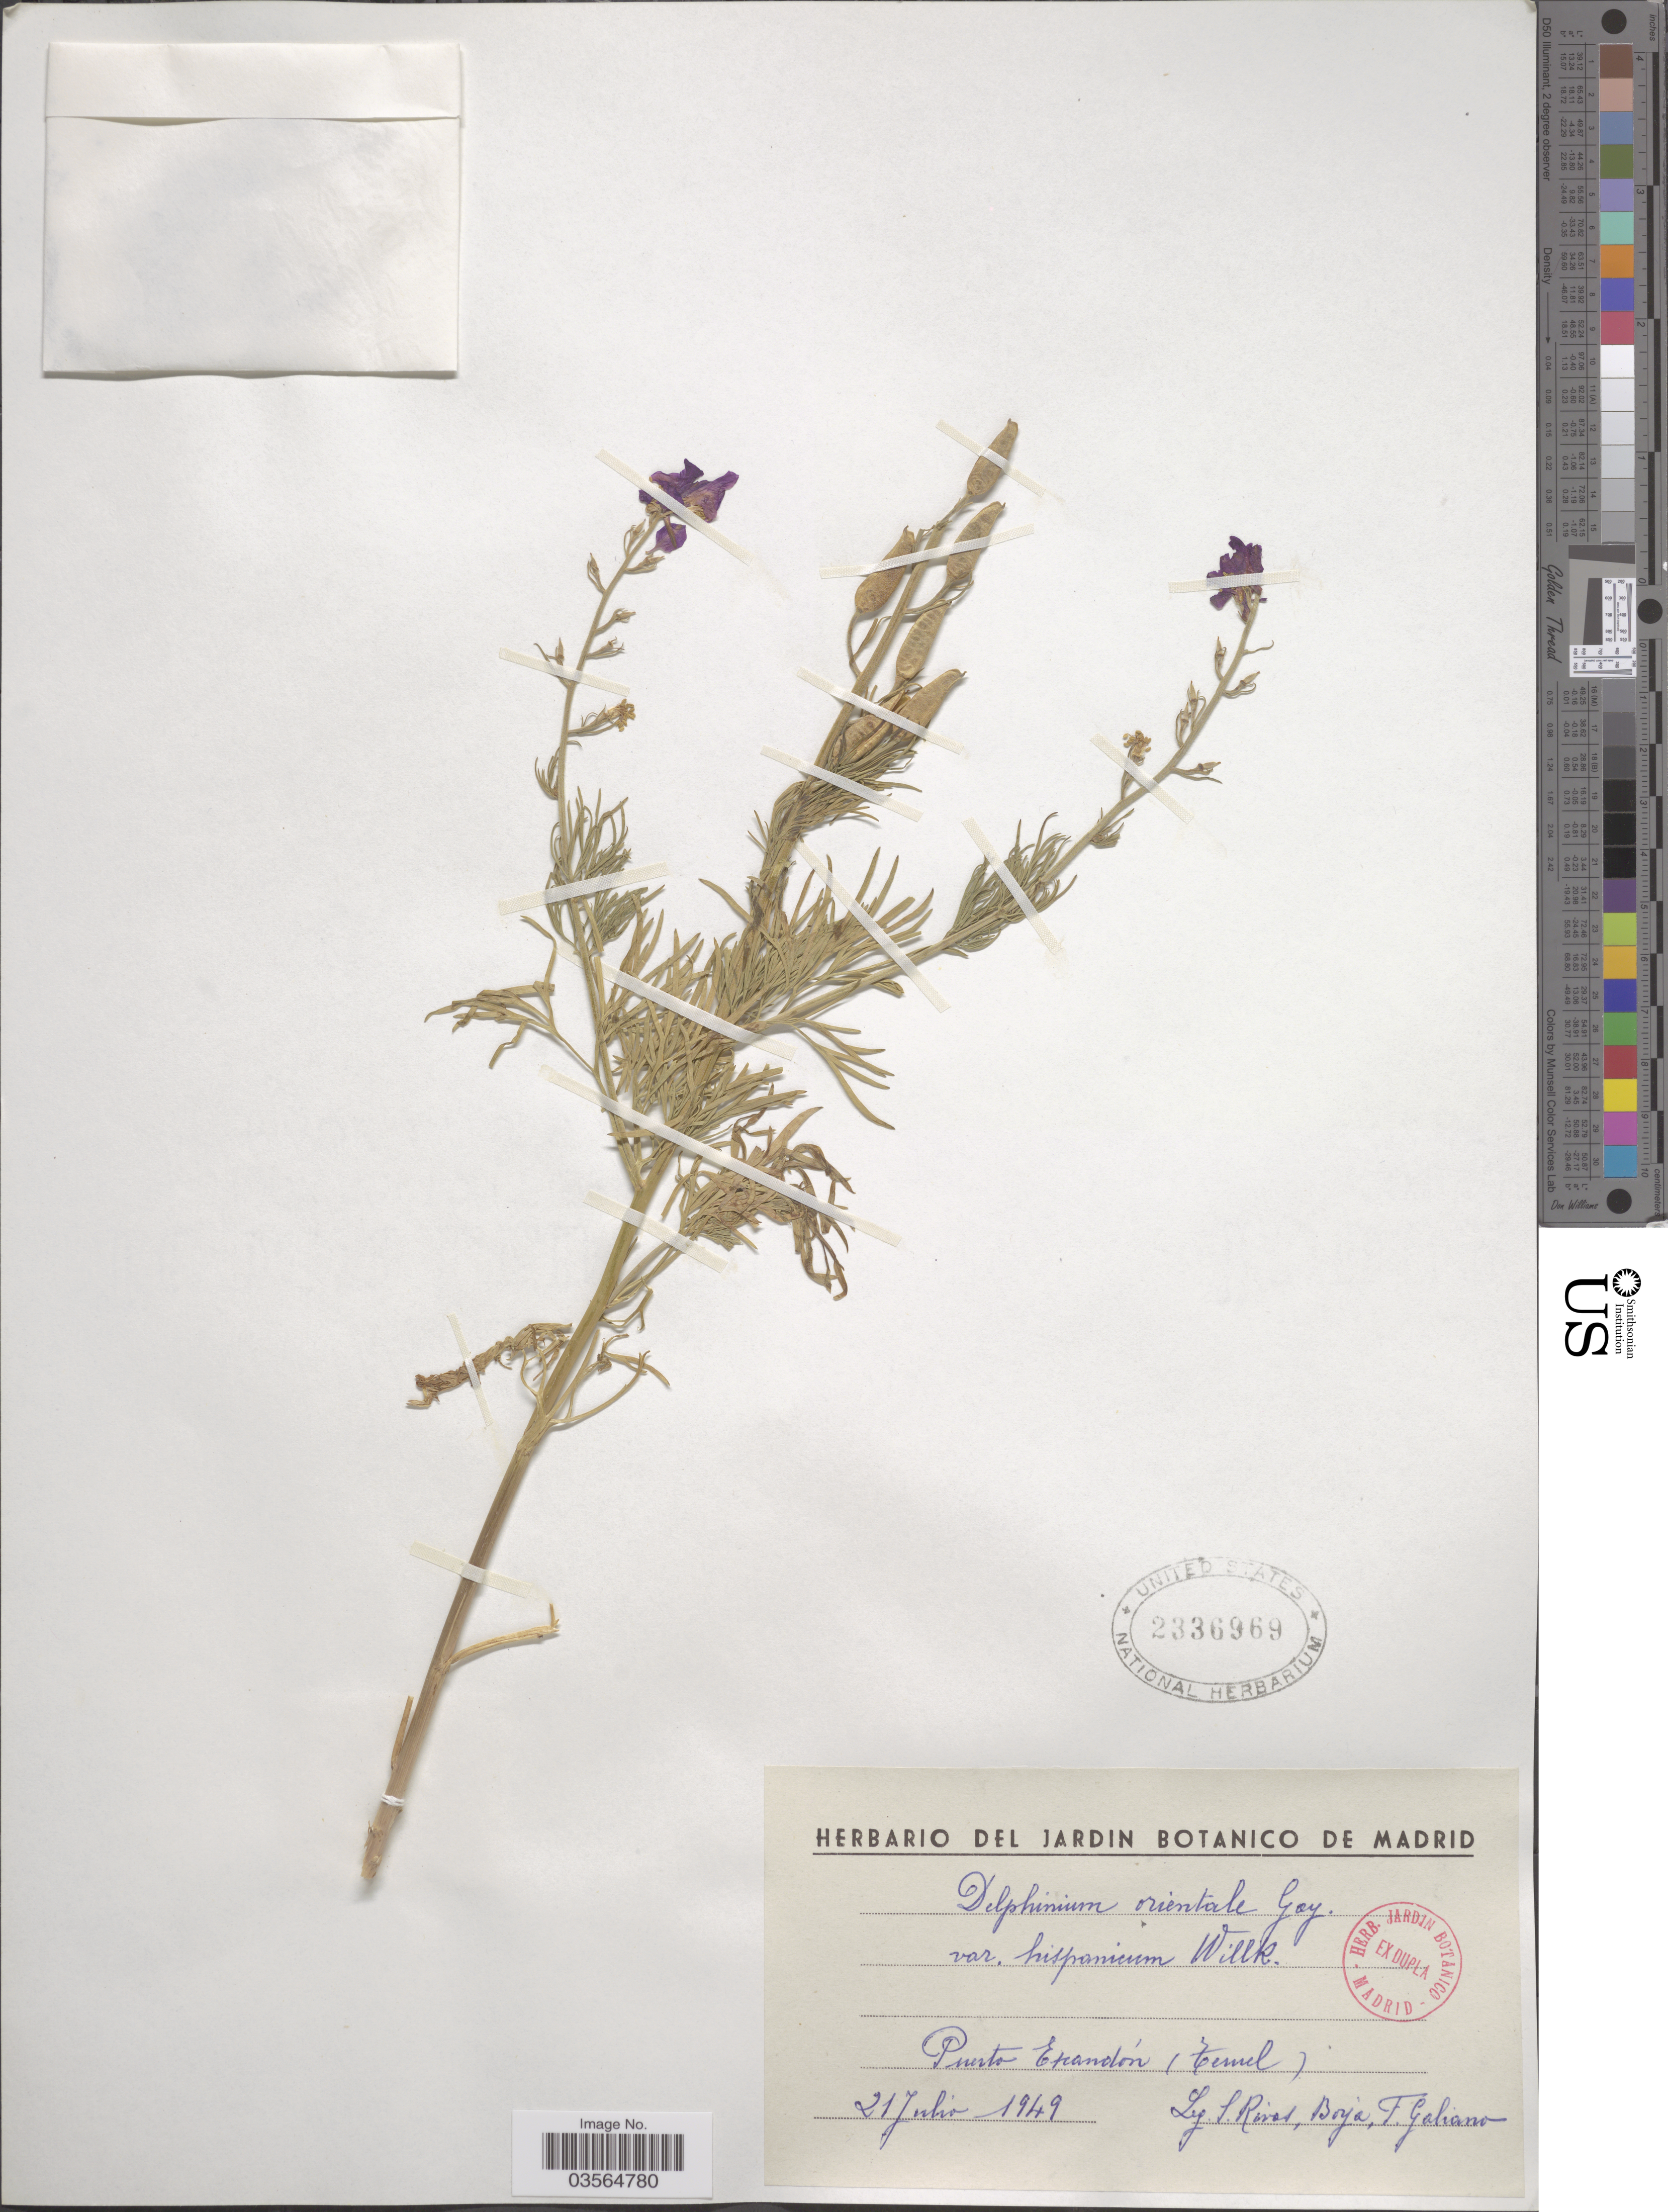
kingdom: Plantae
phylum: Tracheophyta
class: Magnoliopsida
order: Ranunculales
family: Ranunculaceae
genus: Delphinium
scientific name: Delphinium hispanicum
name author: Willk. ex Costa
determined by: Du Pasquier, P.-E.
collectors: S. Rivas, -. Borja & E. F. Galiano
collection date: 1949-07-21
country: Spain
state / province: Aragon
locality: Puerto Escandón (Teruel).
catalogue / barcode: US 2336969